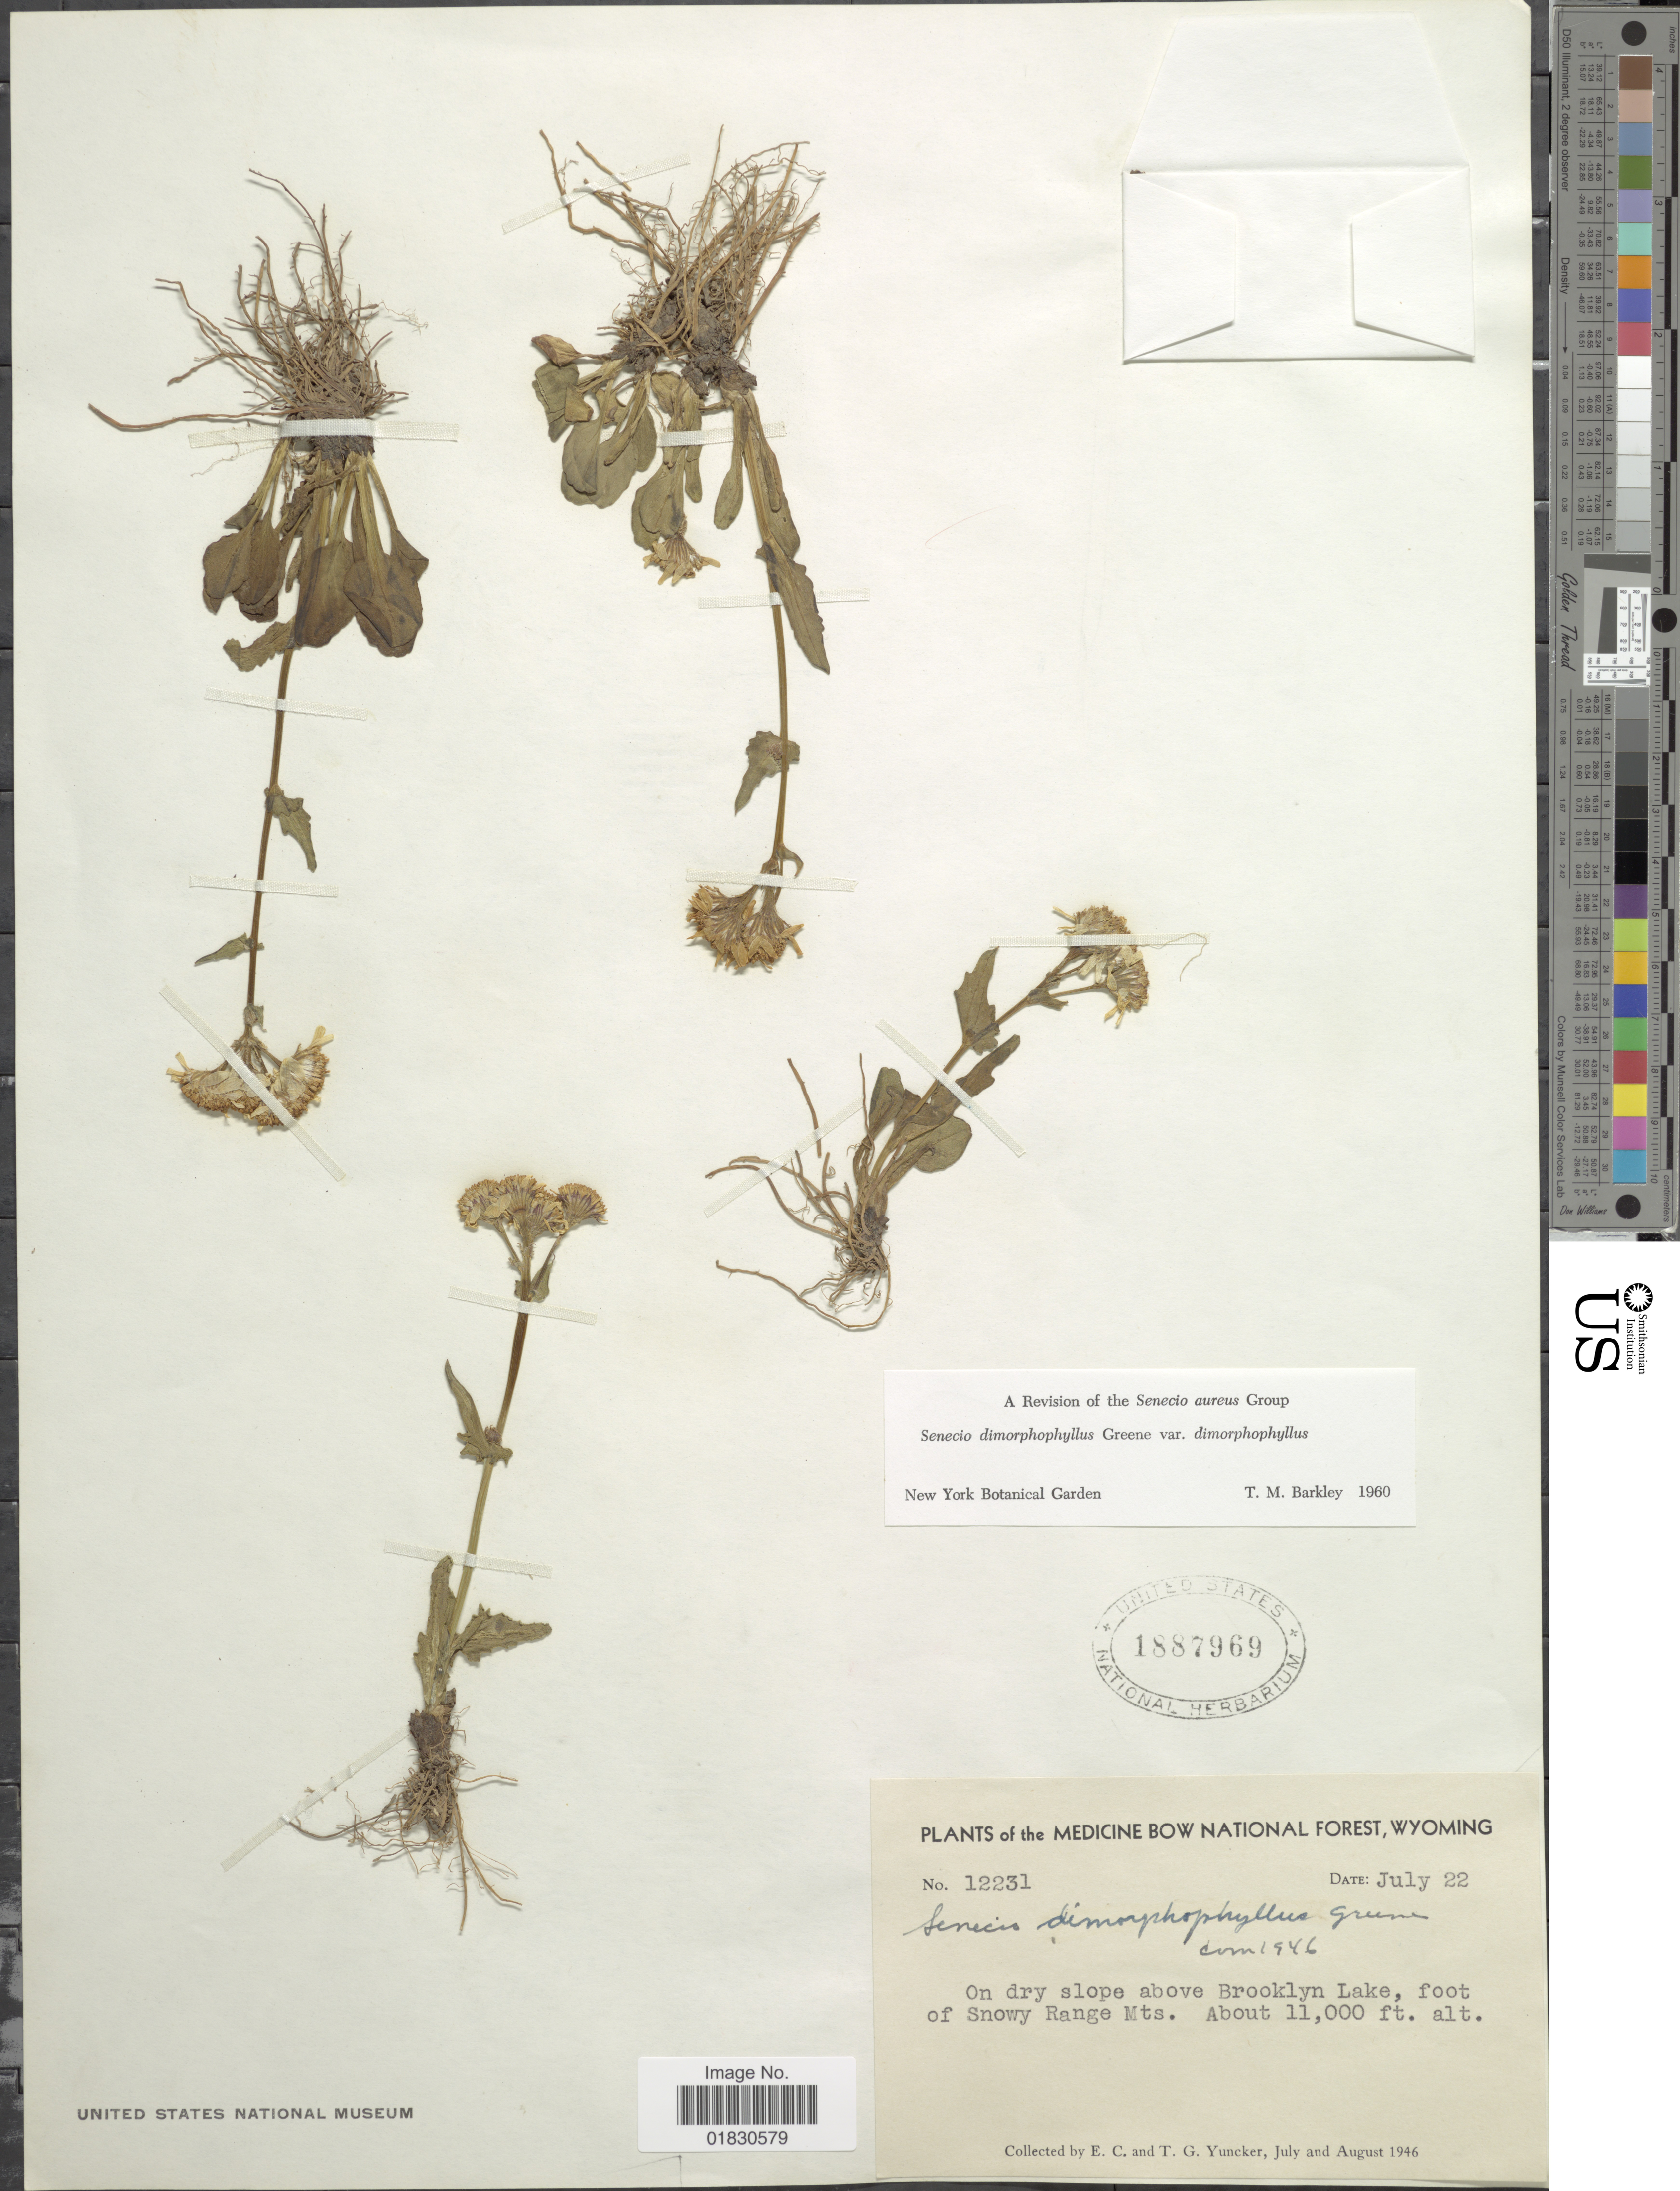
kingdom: Plantae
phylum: Tracheophyta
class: Magnoliopsida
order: Asterales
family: Asteraceae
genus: Packera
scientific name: Packera dimorphophylla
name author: (Greene) W.A. Weber & Á. Löve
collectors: E. C. Yuncker & T. G. Yuncker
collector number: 12231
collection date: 1946-07-22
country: United States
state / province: Wyoming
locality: The Medicine Bow National Forest, Wyoming, On dry slope above Brooklyn Lake, foot of Snowy Range Mts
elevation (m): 3353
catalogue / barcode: US 1887969